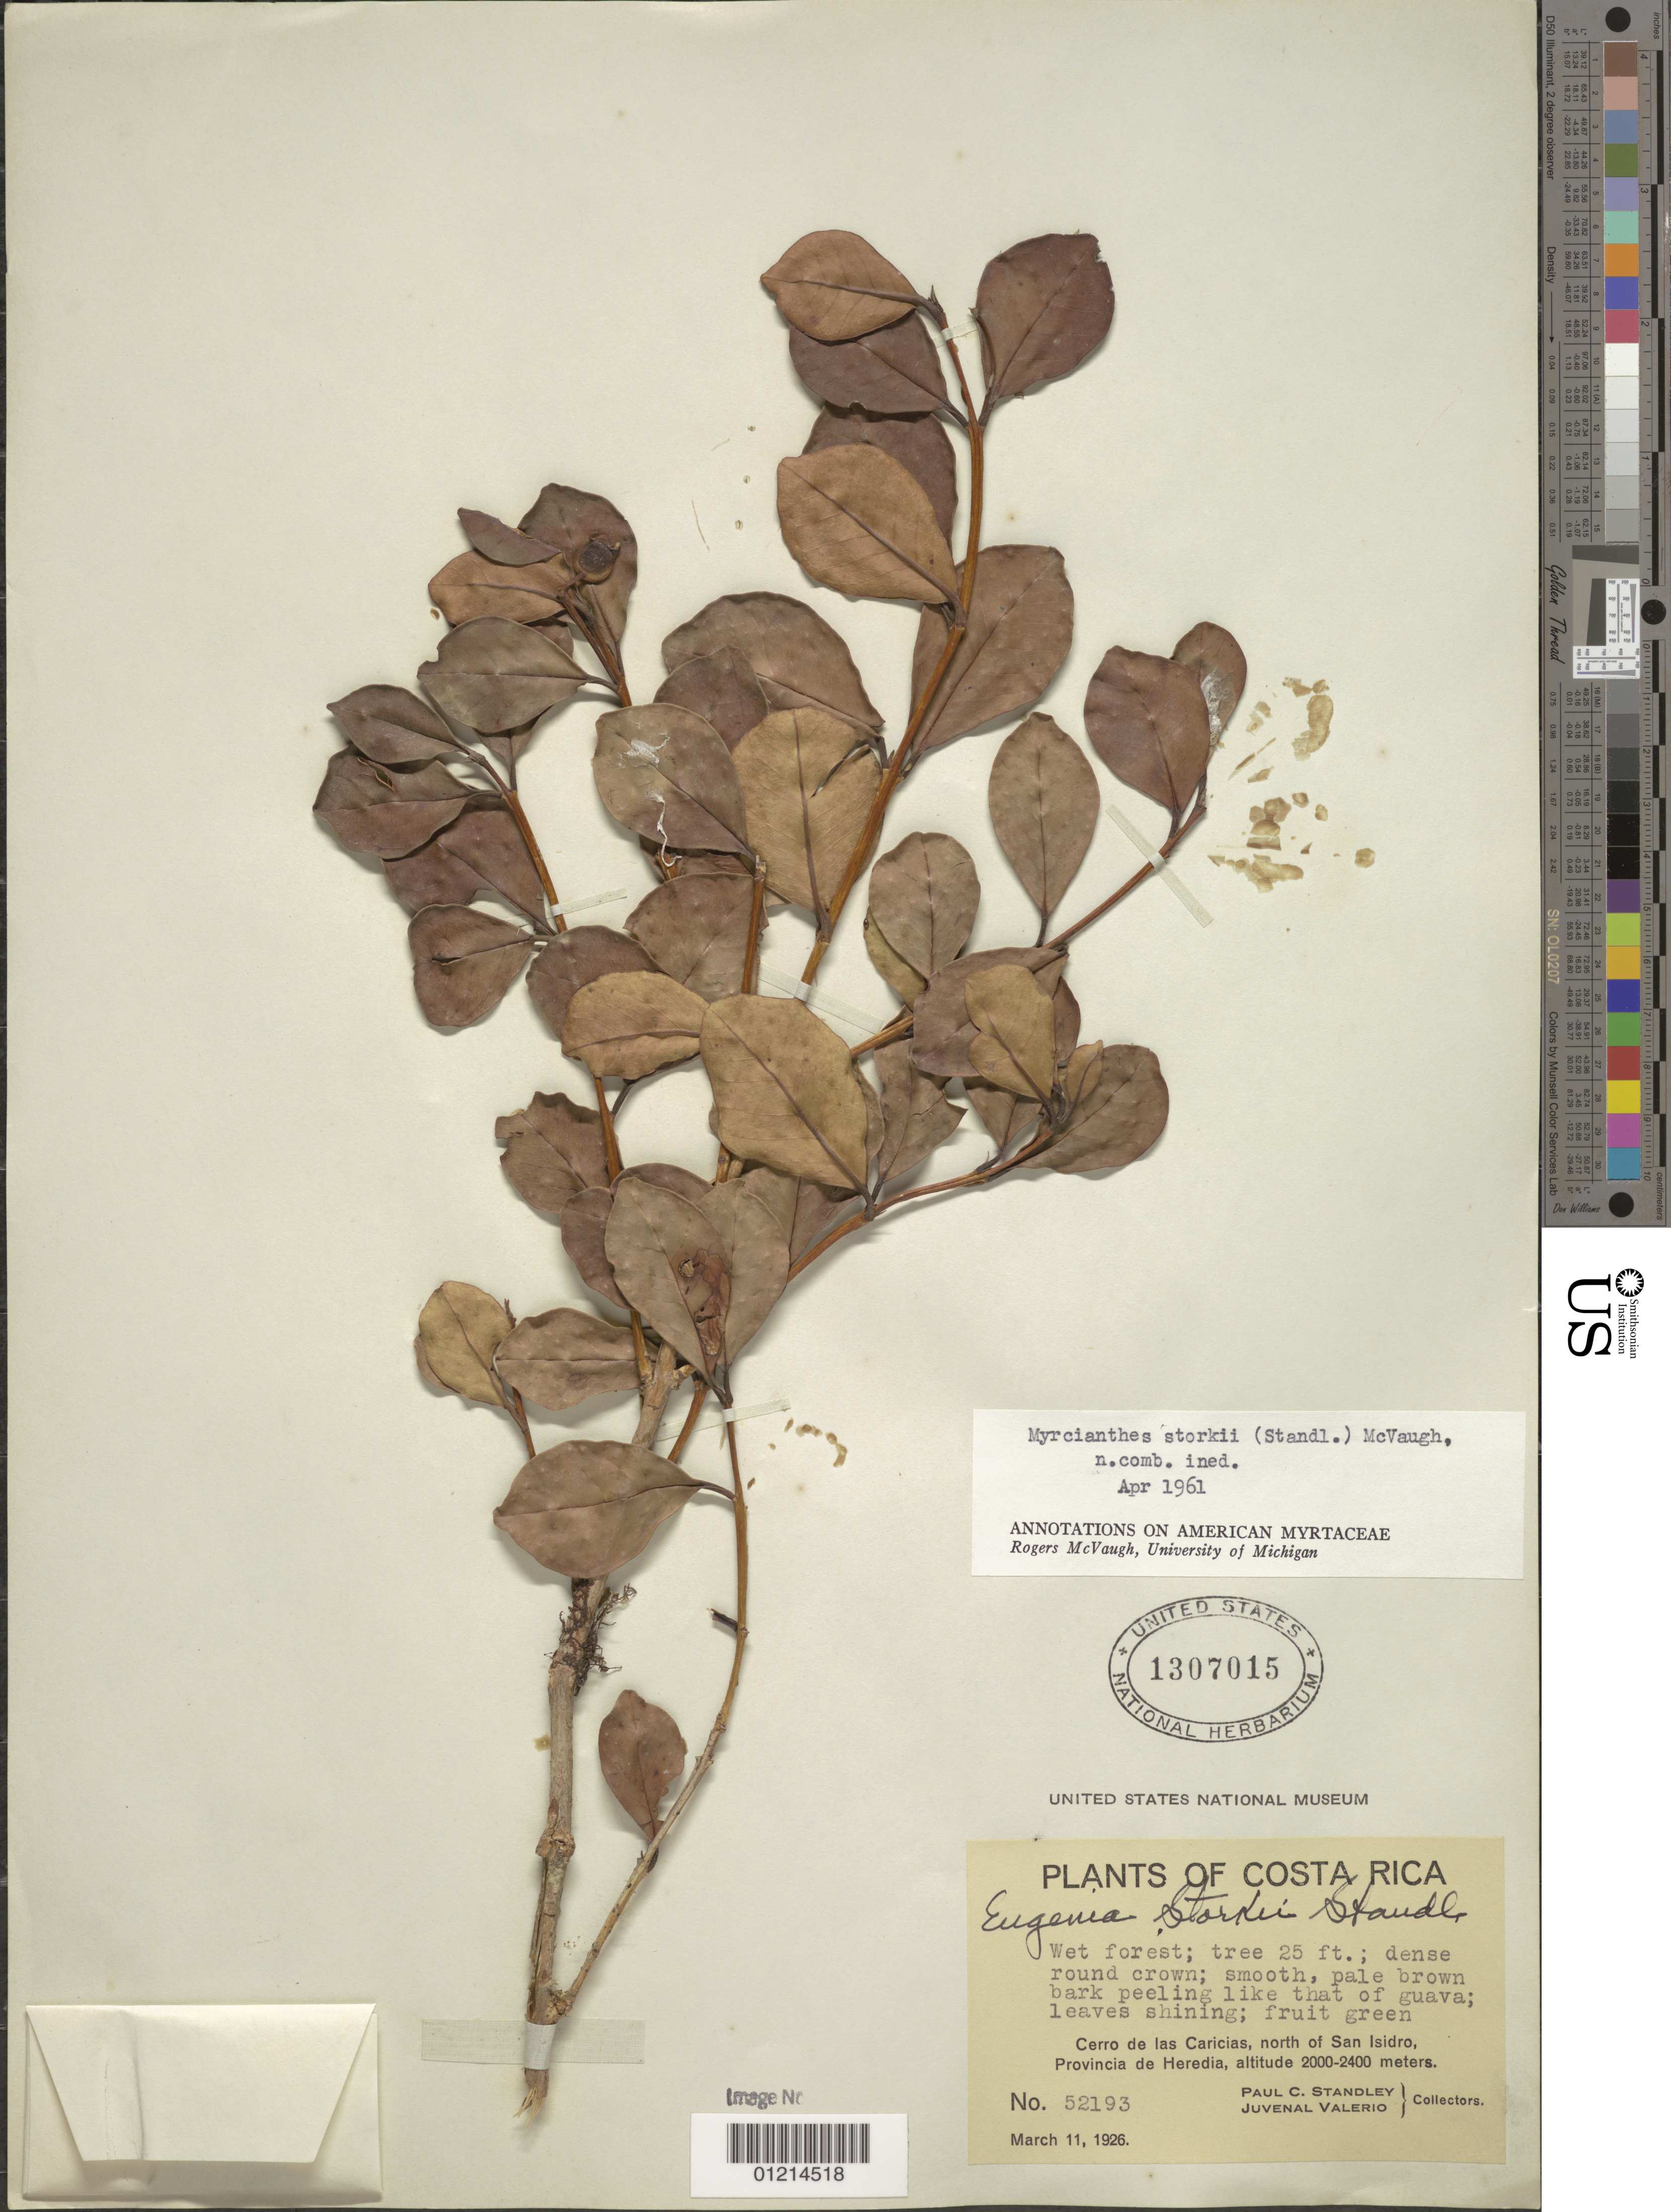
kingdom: Plantae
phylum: Tracheophyta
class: Magnoliopsida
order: Myrtales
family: Myrtaceae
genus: Myrcianthes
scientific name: Myrcianthes storkii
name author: (Standl.) McVaugh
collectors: P. C. Standley & J. Valerio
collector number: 52193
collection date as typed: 11 Mar 1926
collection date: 1926-03-11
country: Costa Rica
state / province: Heredia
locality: Cerro de las Caricias, N of San Isidro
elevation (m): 2000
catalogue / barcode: US 1307015